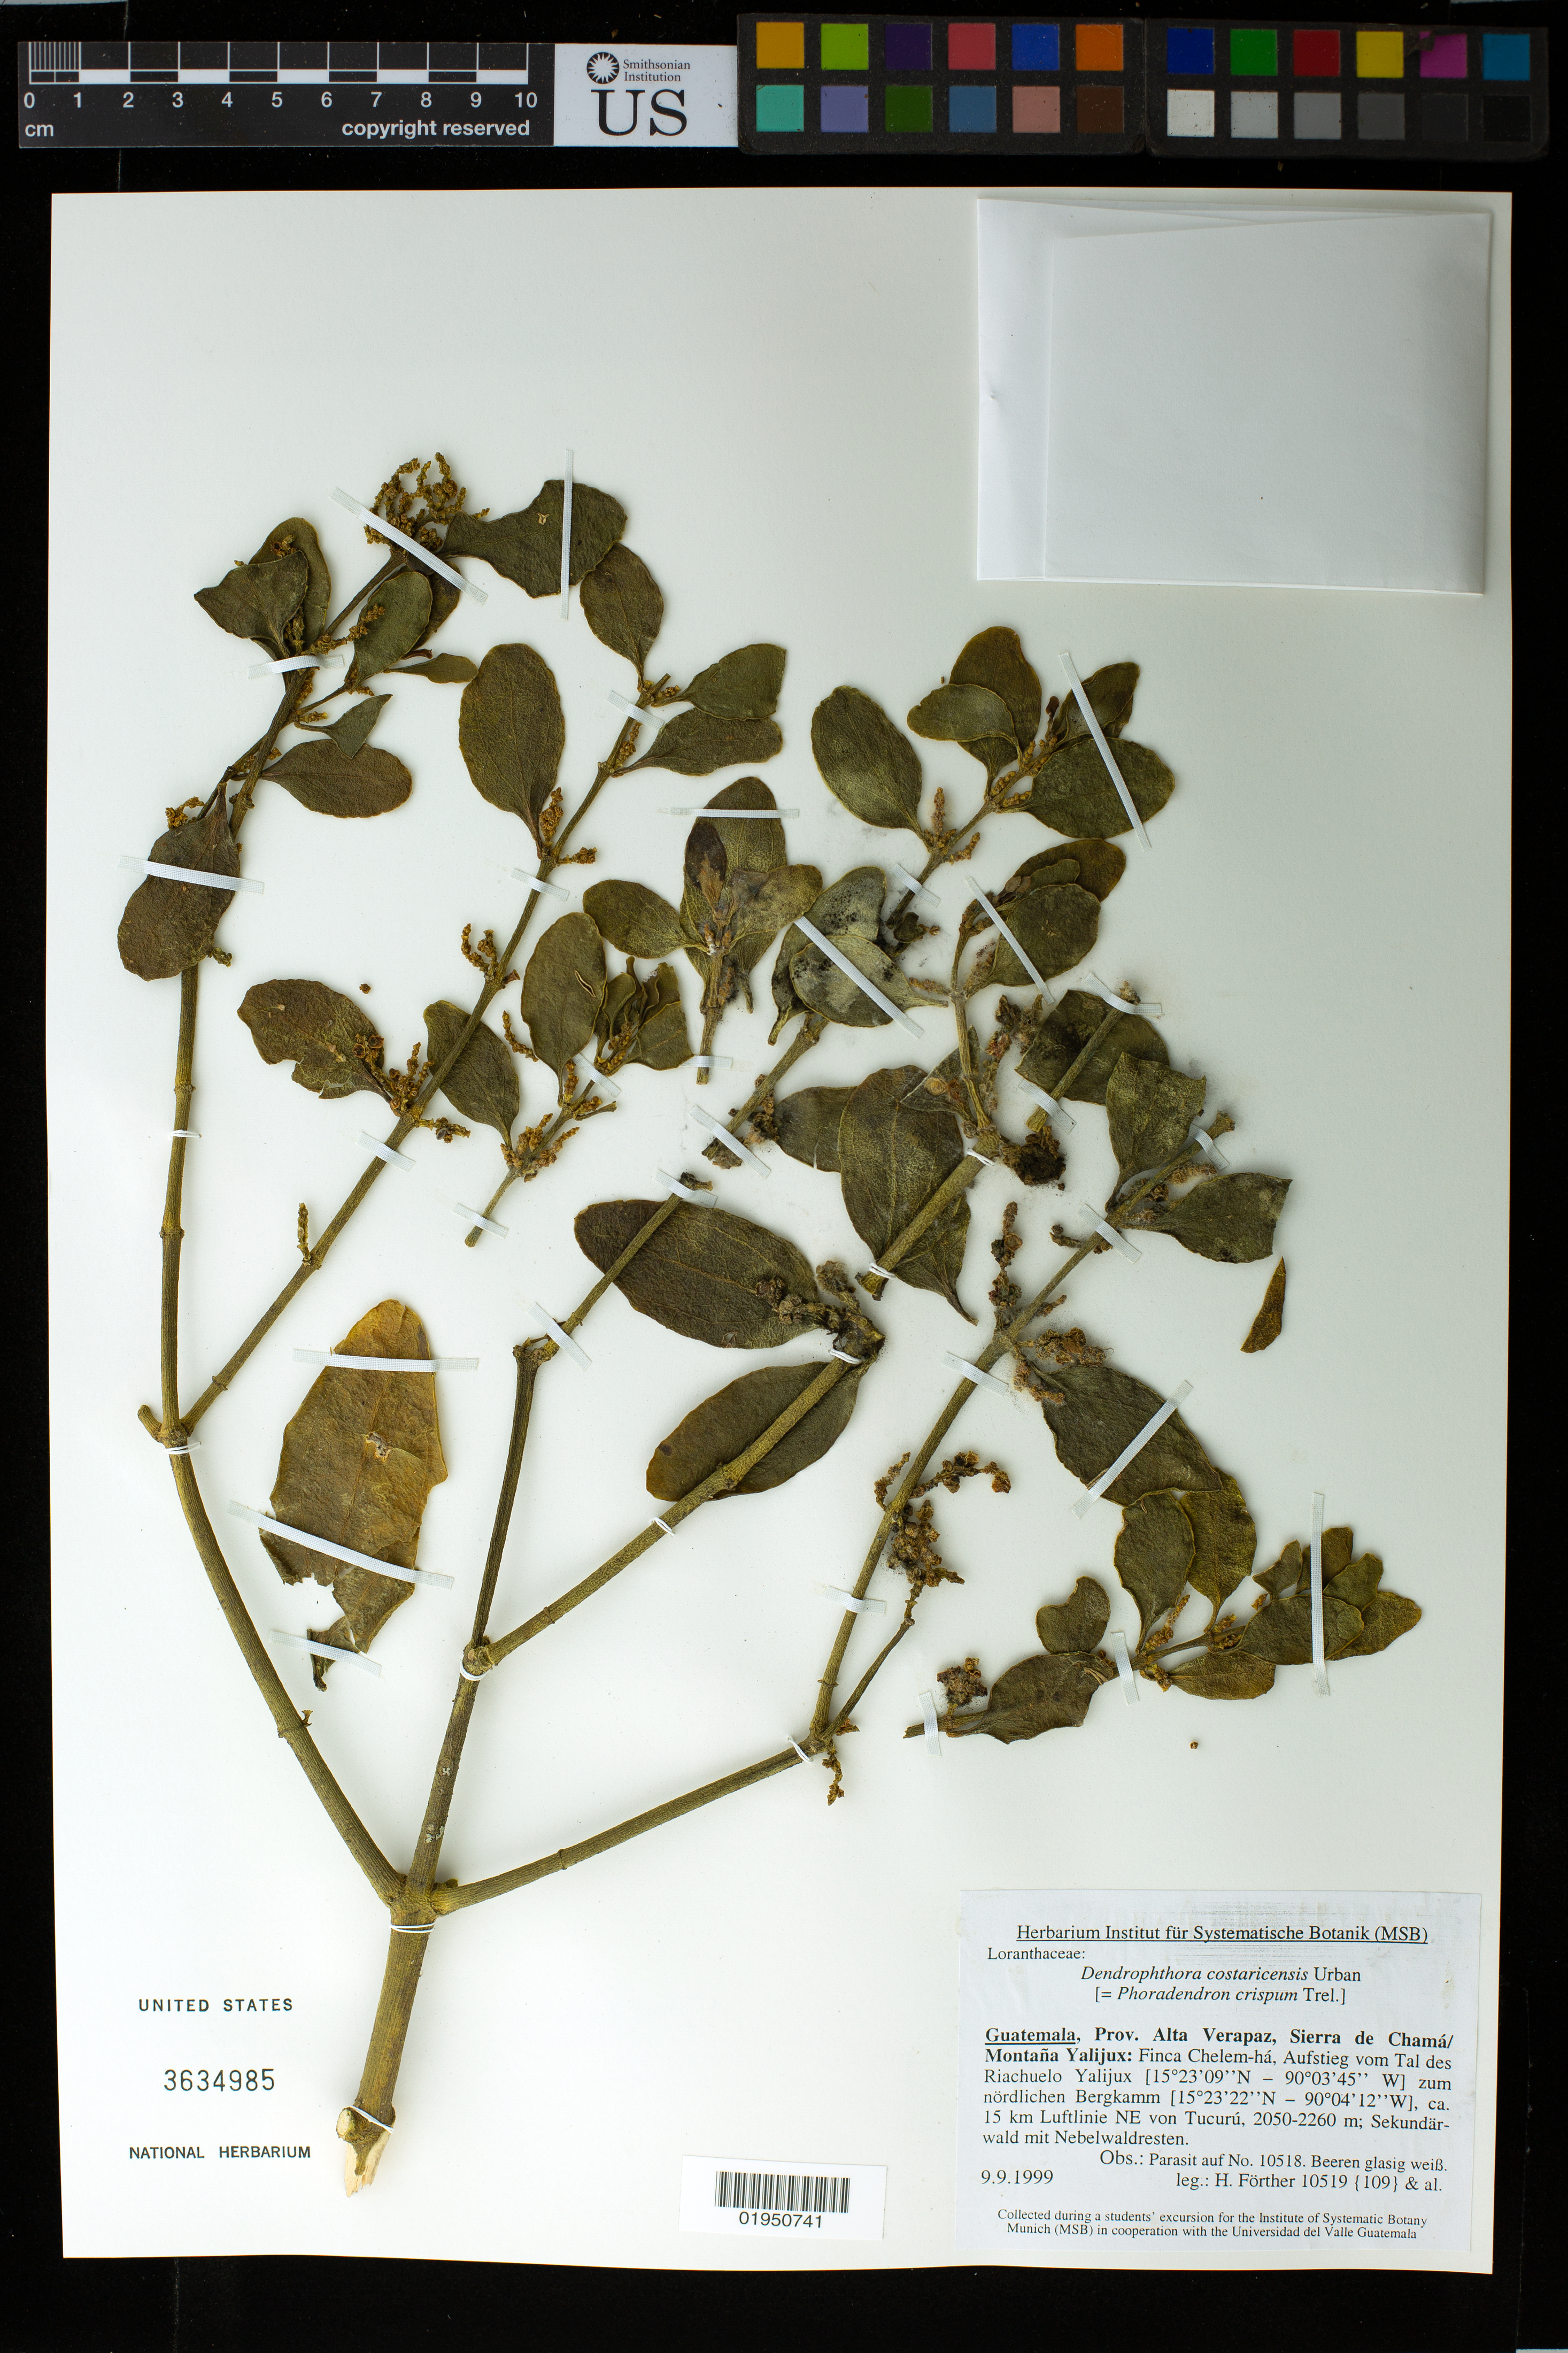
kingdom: Plantae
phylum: Tracheophyta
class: Magnoliopsida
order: Santalales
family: Viscaceae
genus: Dendrophthora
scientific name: Dendrophthora costaricensis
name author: Urb.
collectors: H. Förther & et al.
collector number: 10519/109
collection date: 1999-09-09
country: Guatemala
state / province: Alta Verapaz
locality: Sierra de Chama/Montana Yalijux: Finca Chelem-ha, Aufstieg vom Tal des Riachuelo Yalijux zum nordlichen Bergkamm, ca. 15 km Luftlinie NE von Tucuru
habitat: sekundarwald mit nebelwaldresten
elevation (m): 2050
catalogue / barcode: US 3634985